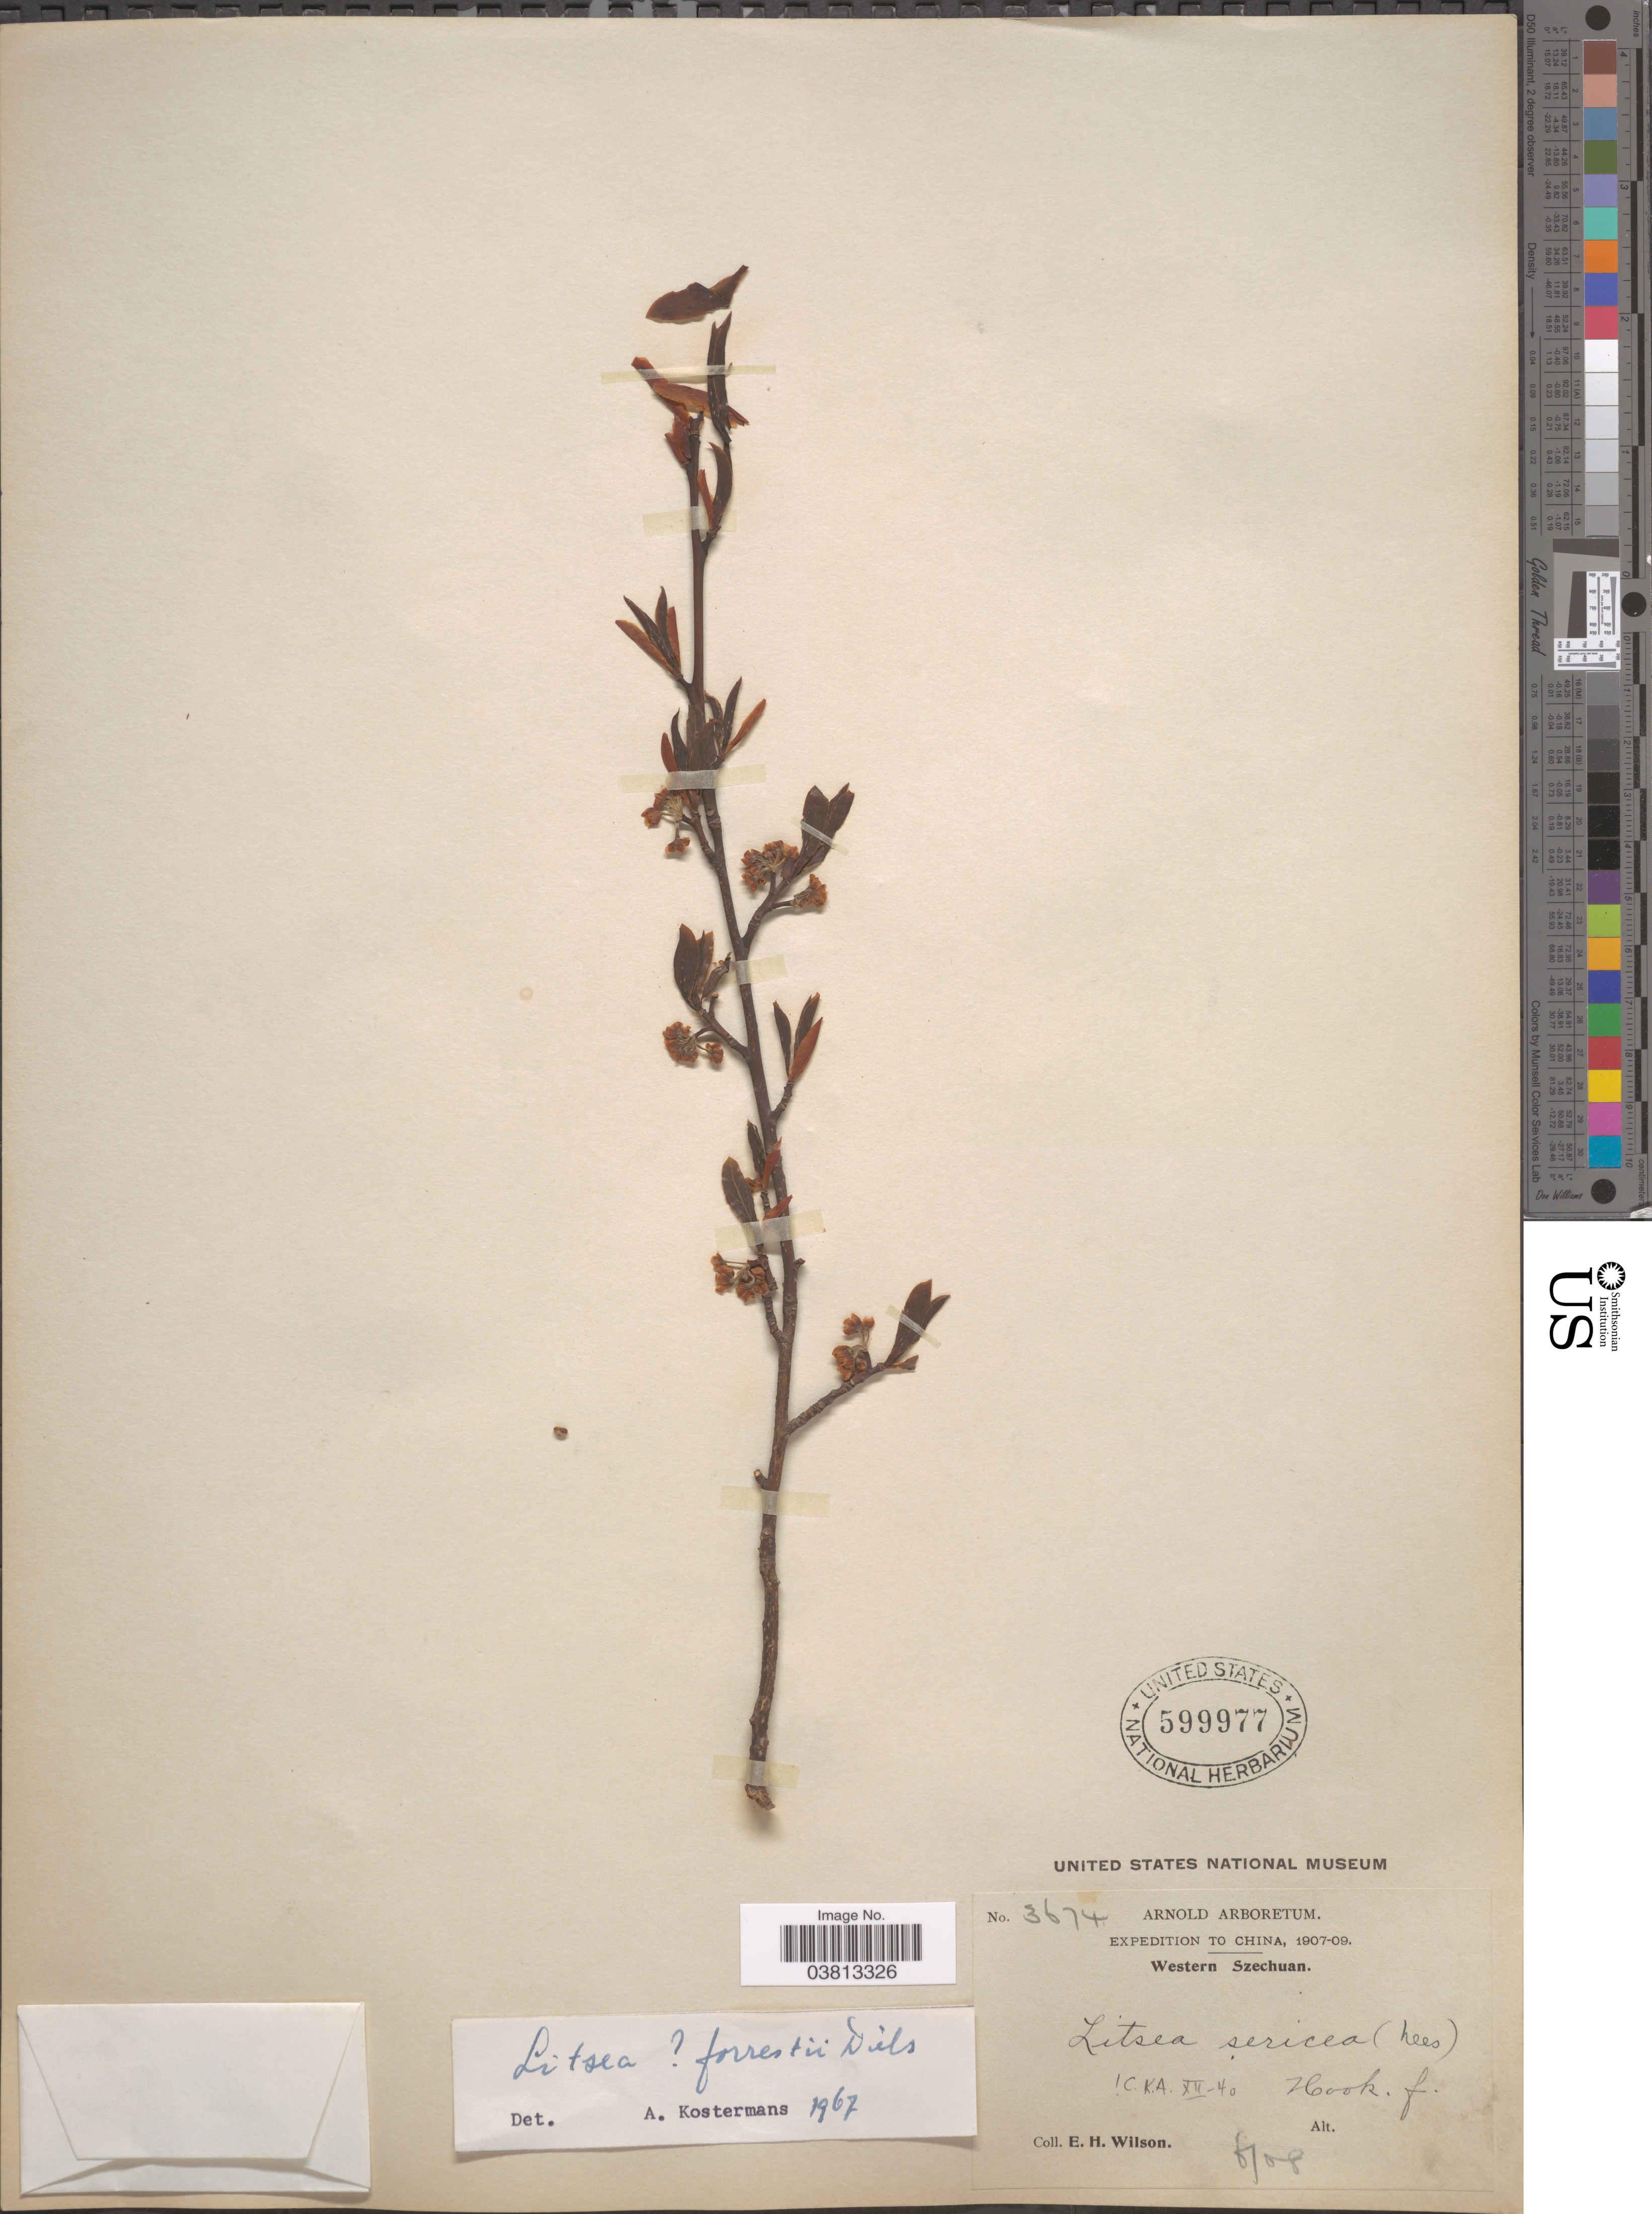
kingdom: Plantae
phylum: Tracheophyta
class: Magnoliopsida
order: Laurales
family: Lauraceae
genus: Litsea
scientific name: Litsea forrestii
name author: Diels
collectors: E. Wilson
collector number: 3674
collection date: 1908-06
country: China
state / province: Sichuan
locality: China, Western Szechuan.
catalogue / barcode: US 599977